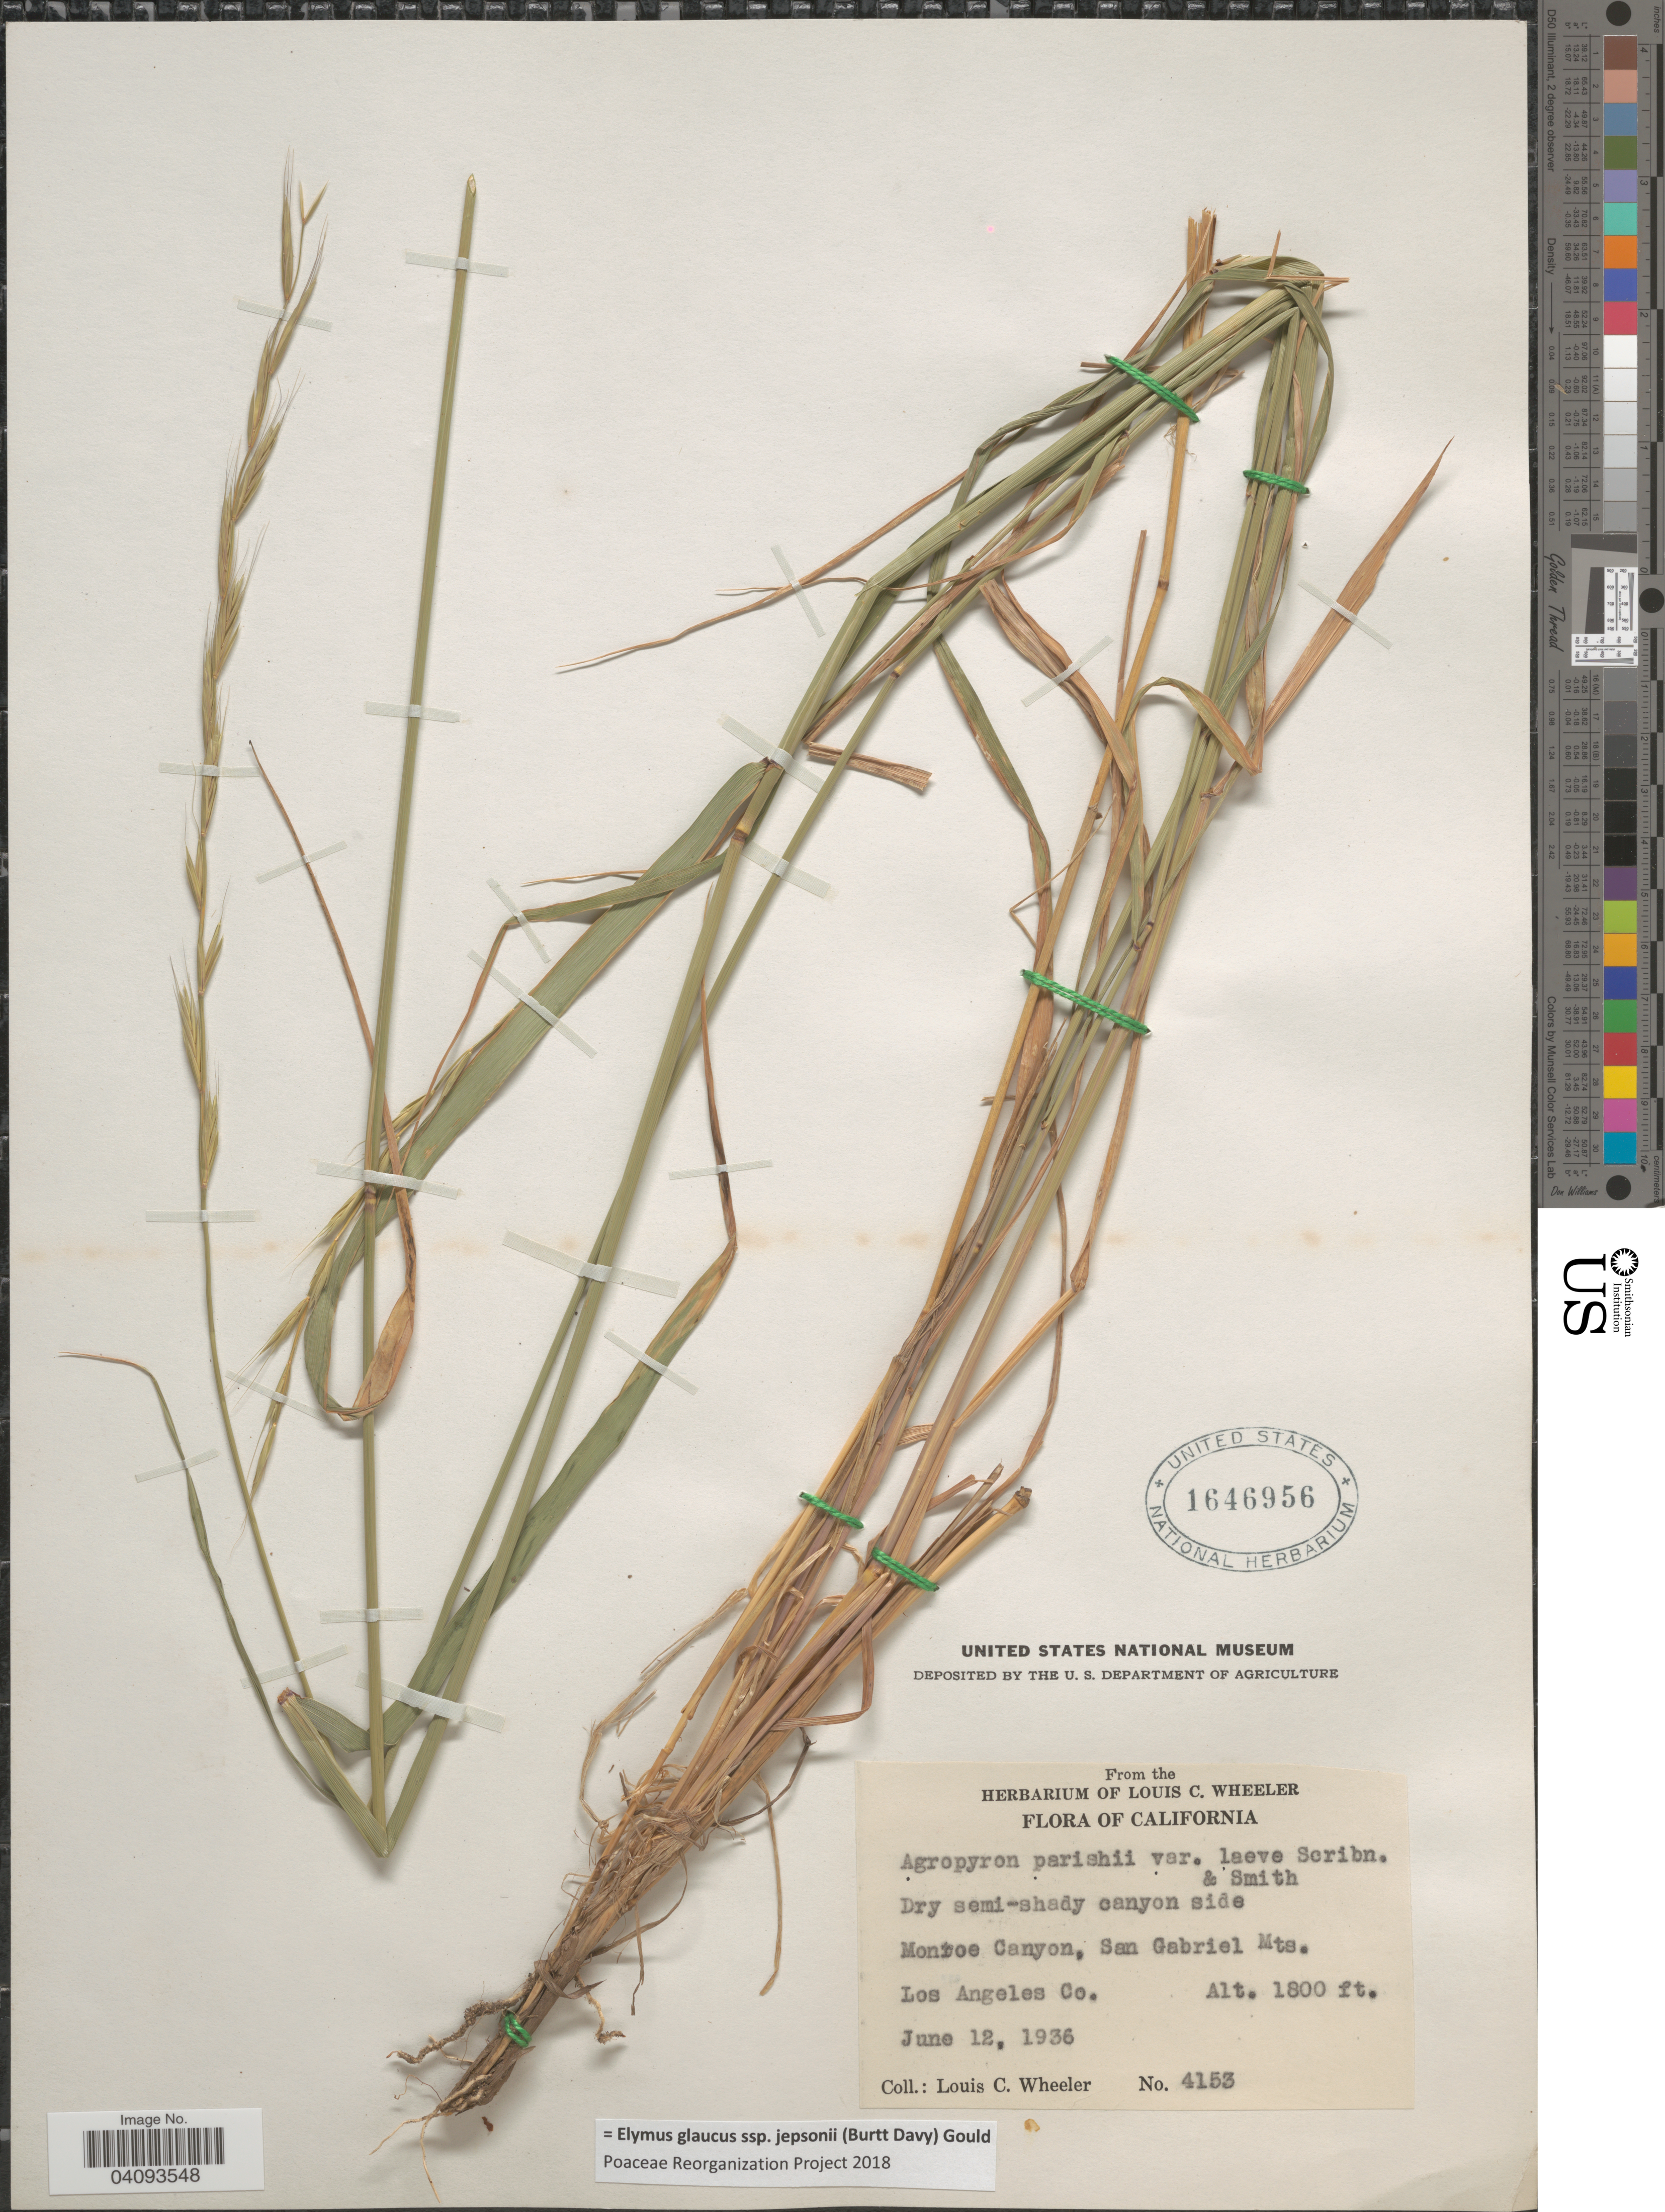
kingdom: Plantae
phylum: Tracheophyta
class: Liliopsida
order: Poales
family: Poaceae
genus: Elymus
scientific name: Elymus glaucus subsp. jepsonii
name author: (Burtt Davy) Gould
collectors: L. C. Wheeler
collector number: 4153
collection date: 1936-06-12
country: United States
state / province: California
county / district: Los Angeles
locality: Monroe Canyon, San Gabriel Mts. Los Angeles Co.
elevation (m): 549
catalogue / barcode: US 1646956